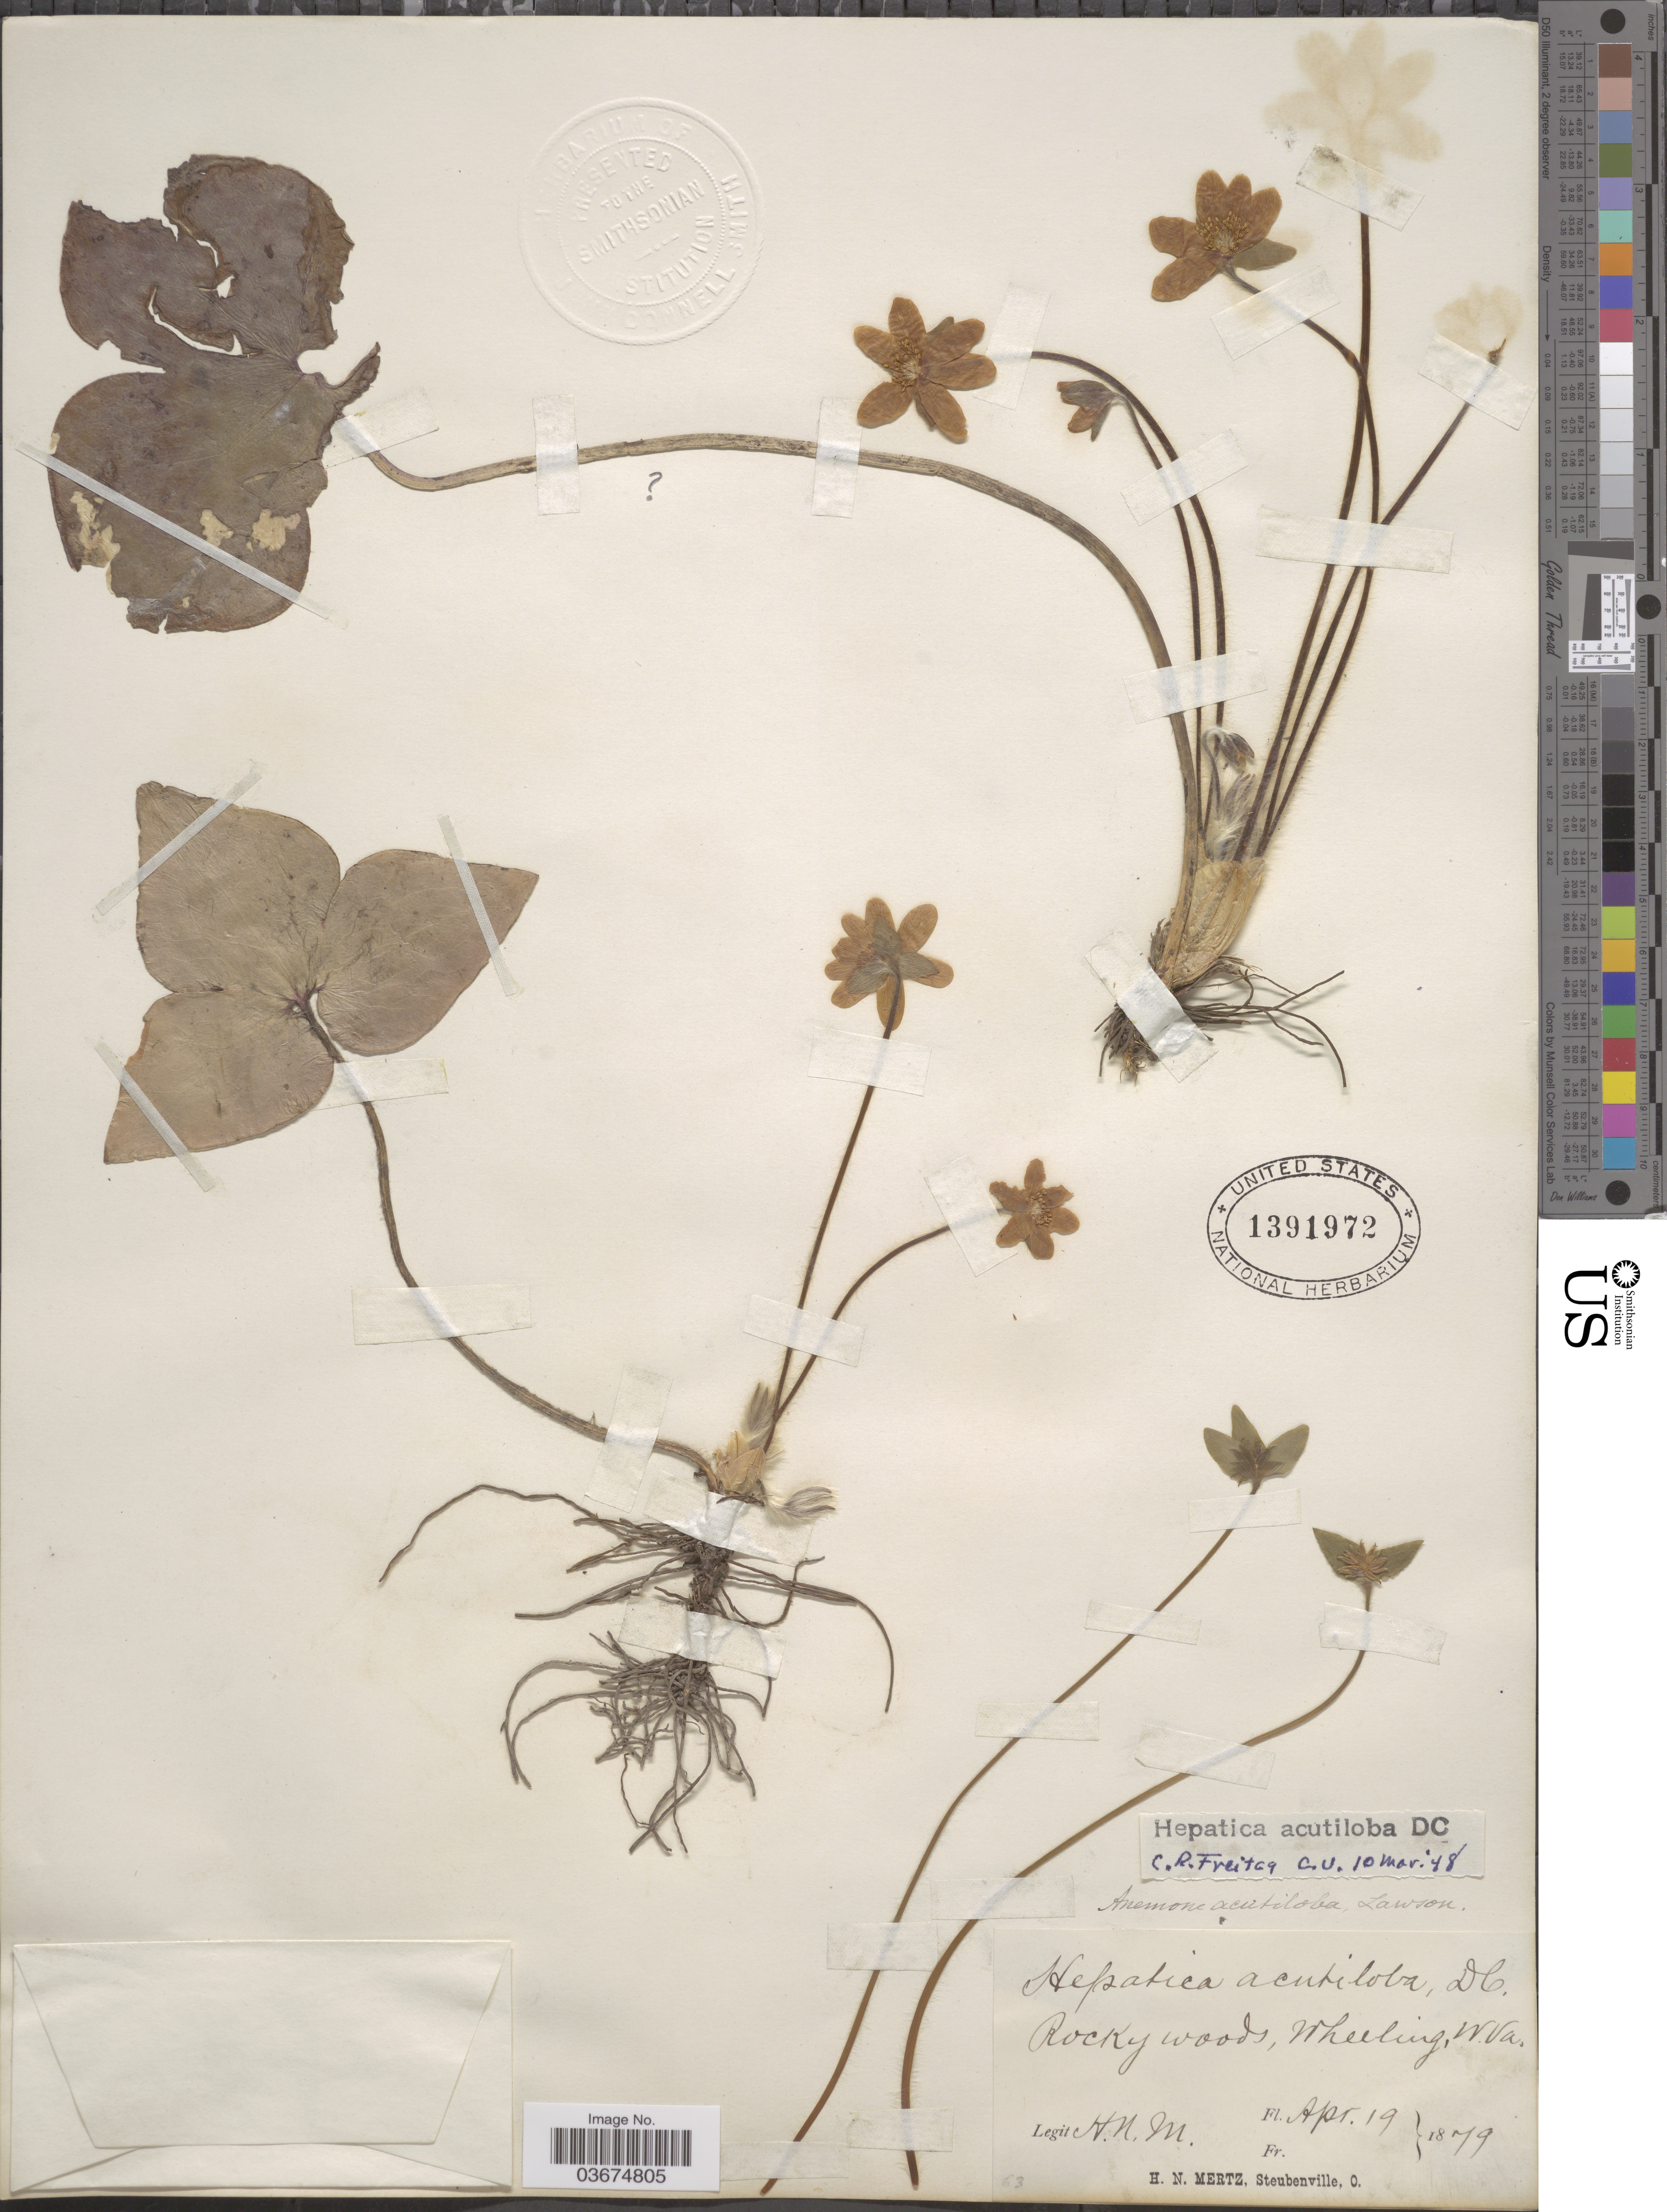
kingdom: Plantae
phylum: Tracheophyta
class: Magnoliopsida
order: Ranunculales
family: Ranunculaceae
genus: Hepatica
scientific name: Hepatica acutiloba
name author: DC.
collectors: H. Mertz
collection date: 1879-04-19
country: United States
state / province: West Virginia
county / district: Ohio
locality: Wheeling.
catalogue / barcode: US 1391972